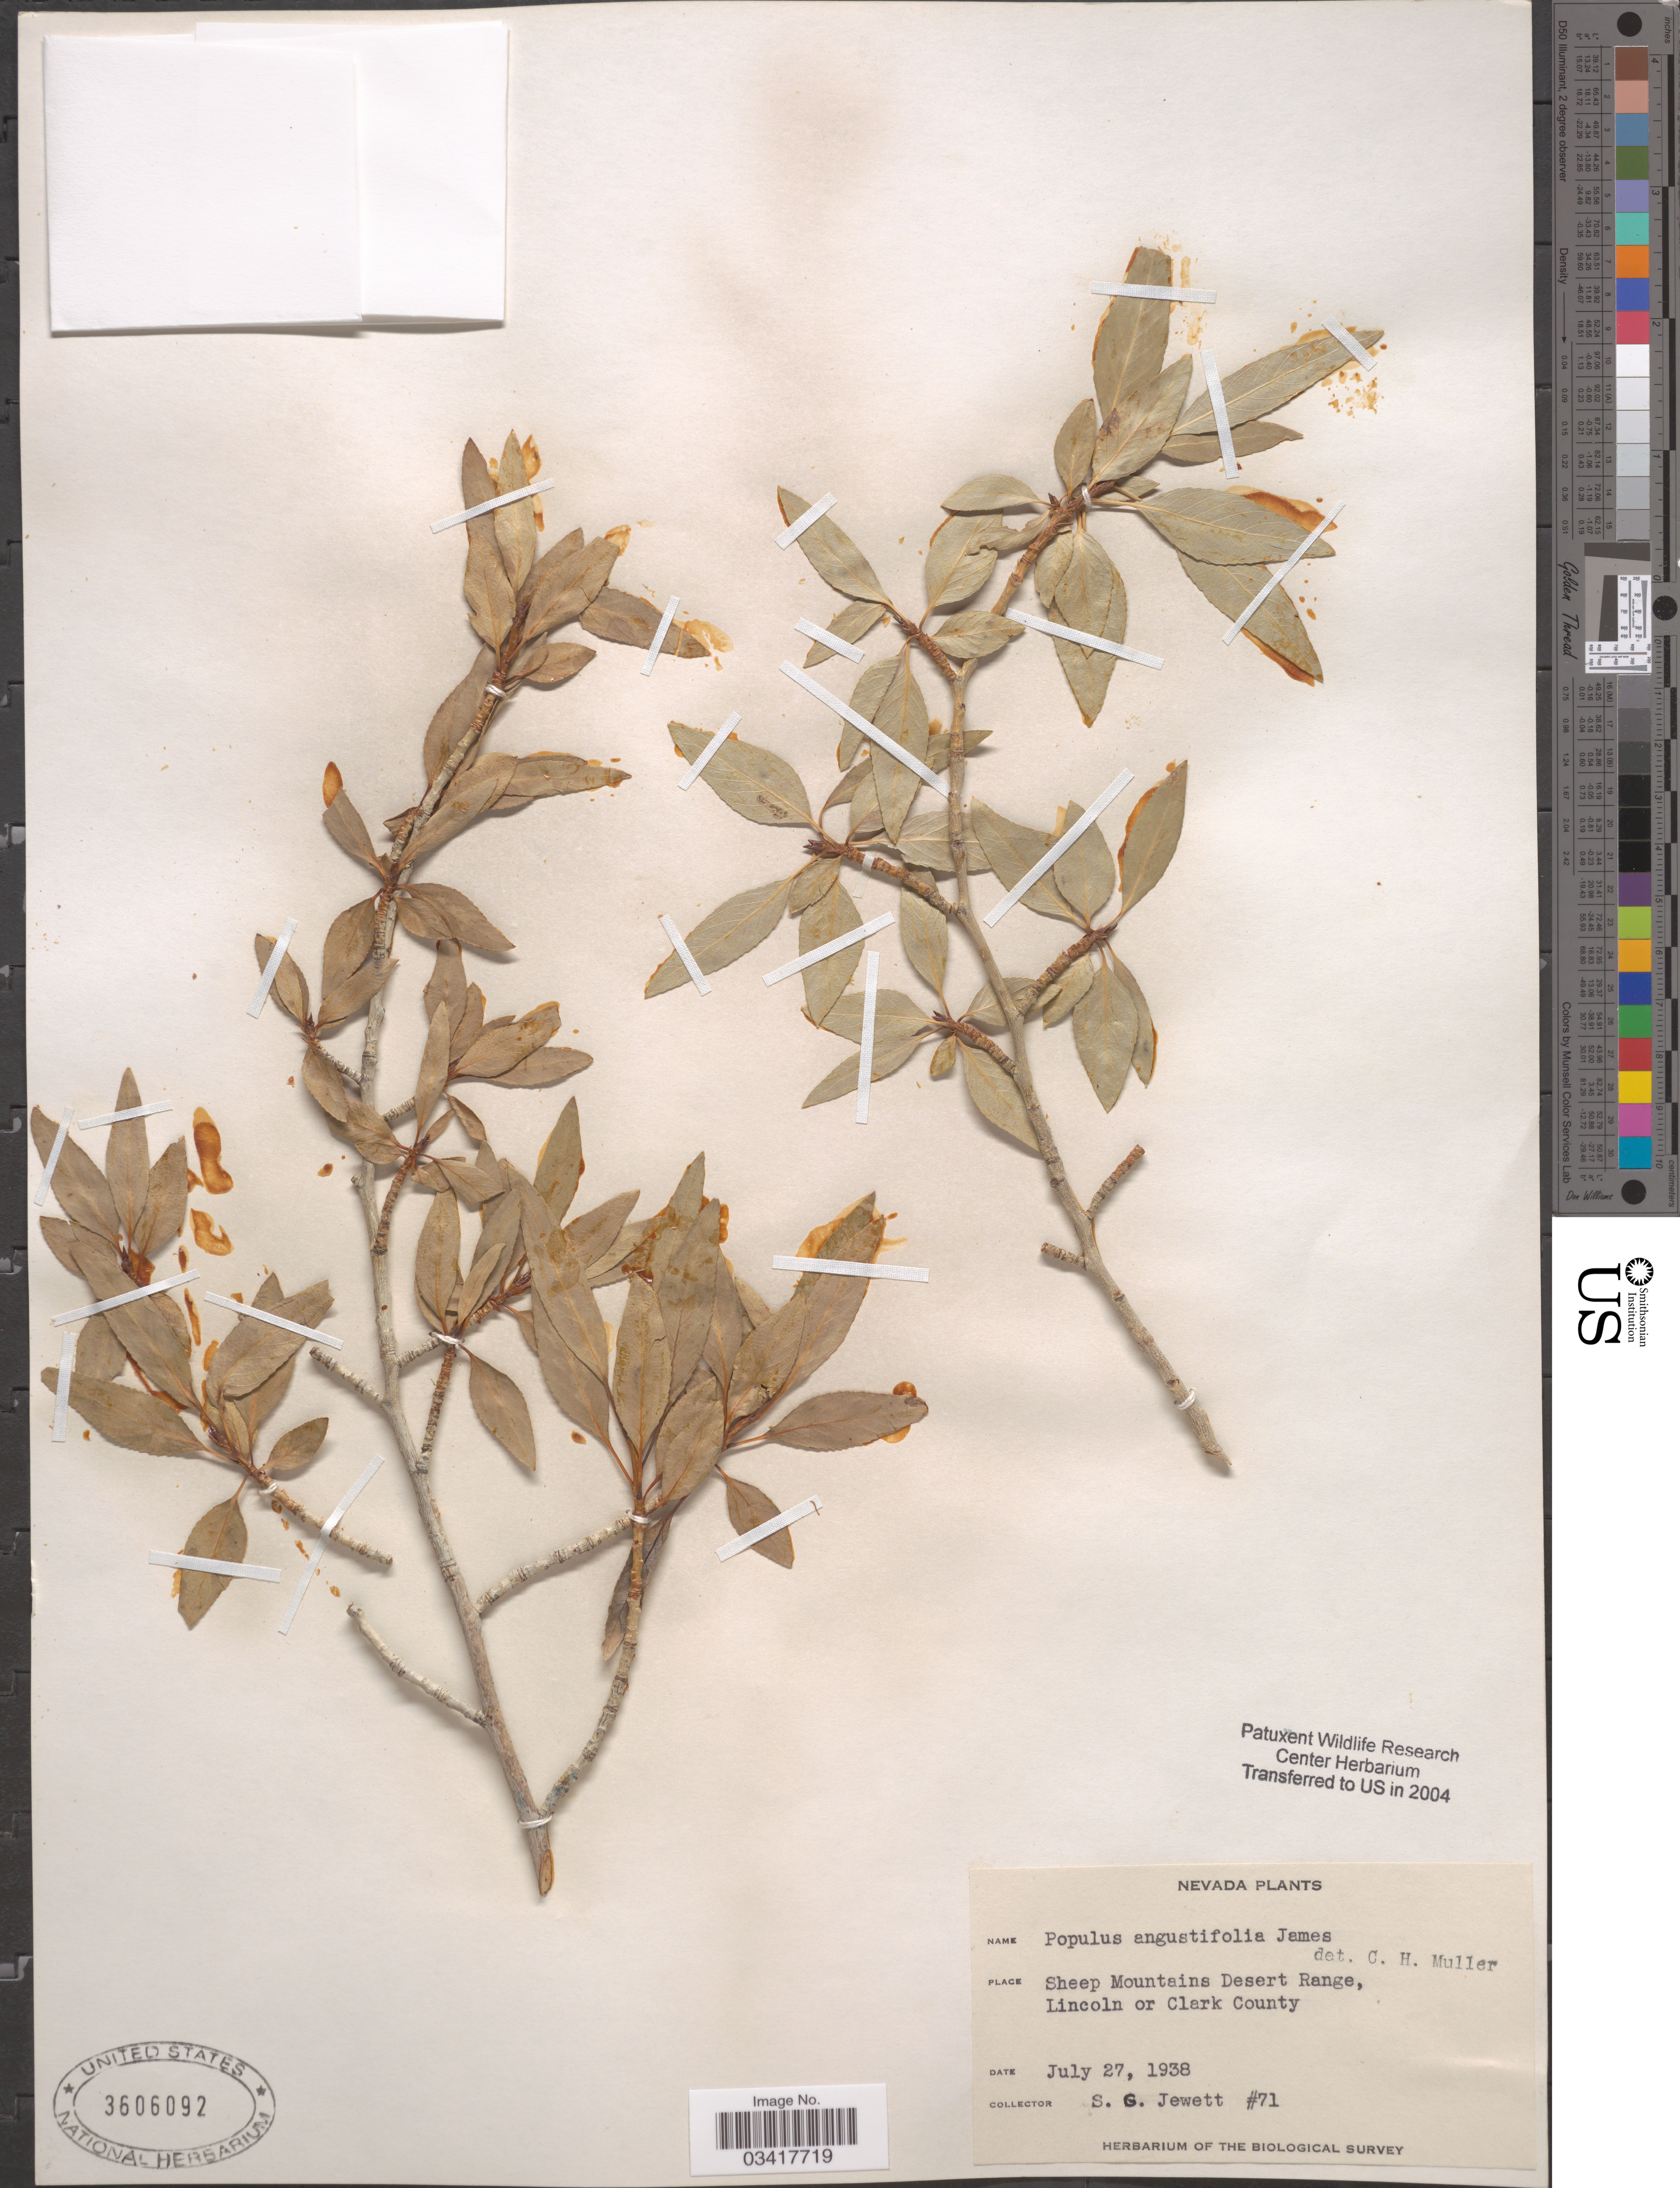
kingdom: Plantae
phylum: Tracheophyta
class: Magnoliopsida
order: Malpighiales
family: Salicaceae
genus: Populus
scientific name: Populus angustifolia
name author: E. James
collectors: S. Jewett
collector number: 71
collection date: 1938-07-27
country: United States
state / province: Nevada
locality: Sheep Mountains Desert Range, Lincoln or Clark County.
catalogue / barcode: US 3606092